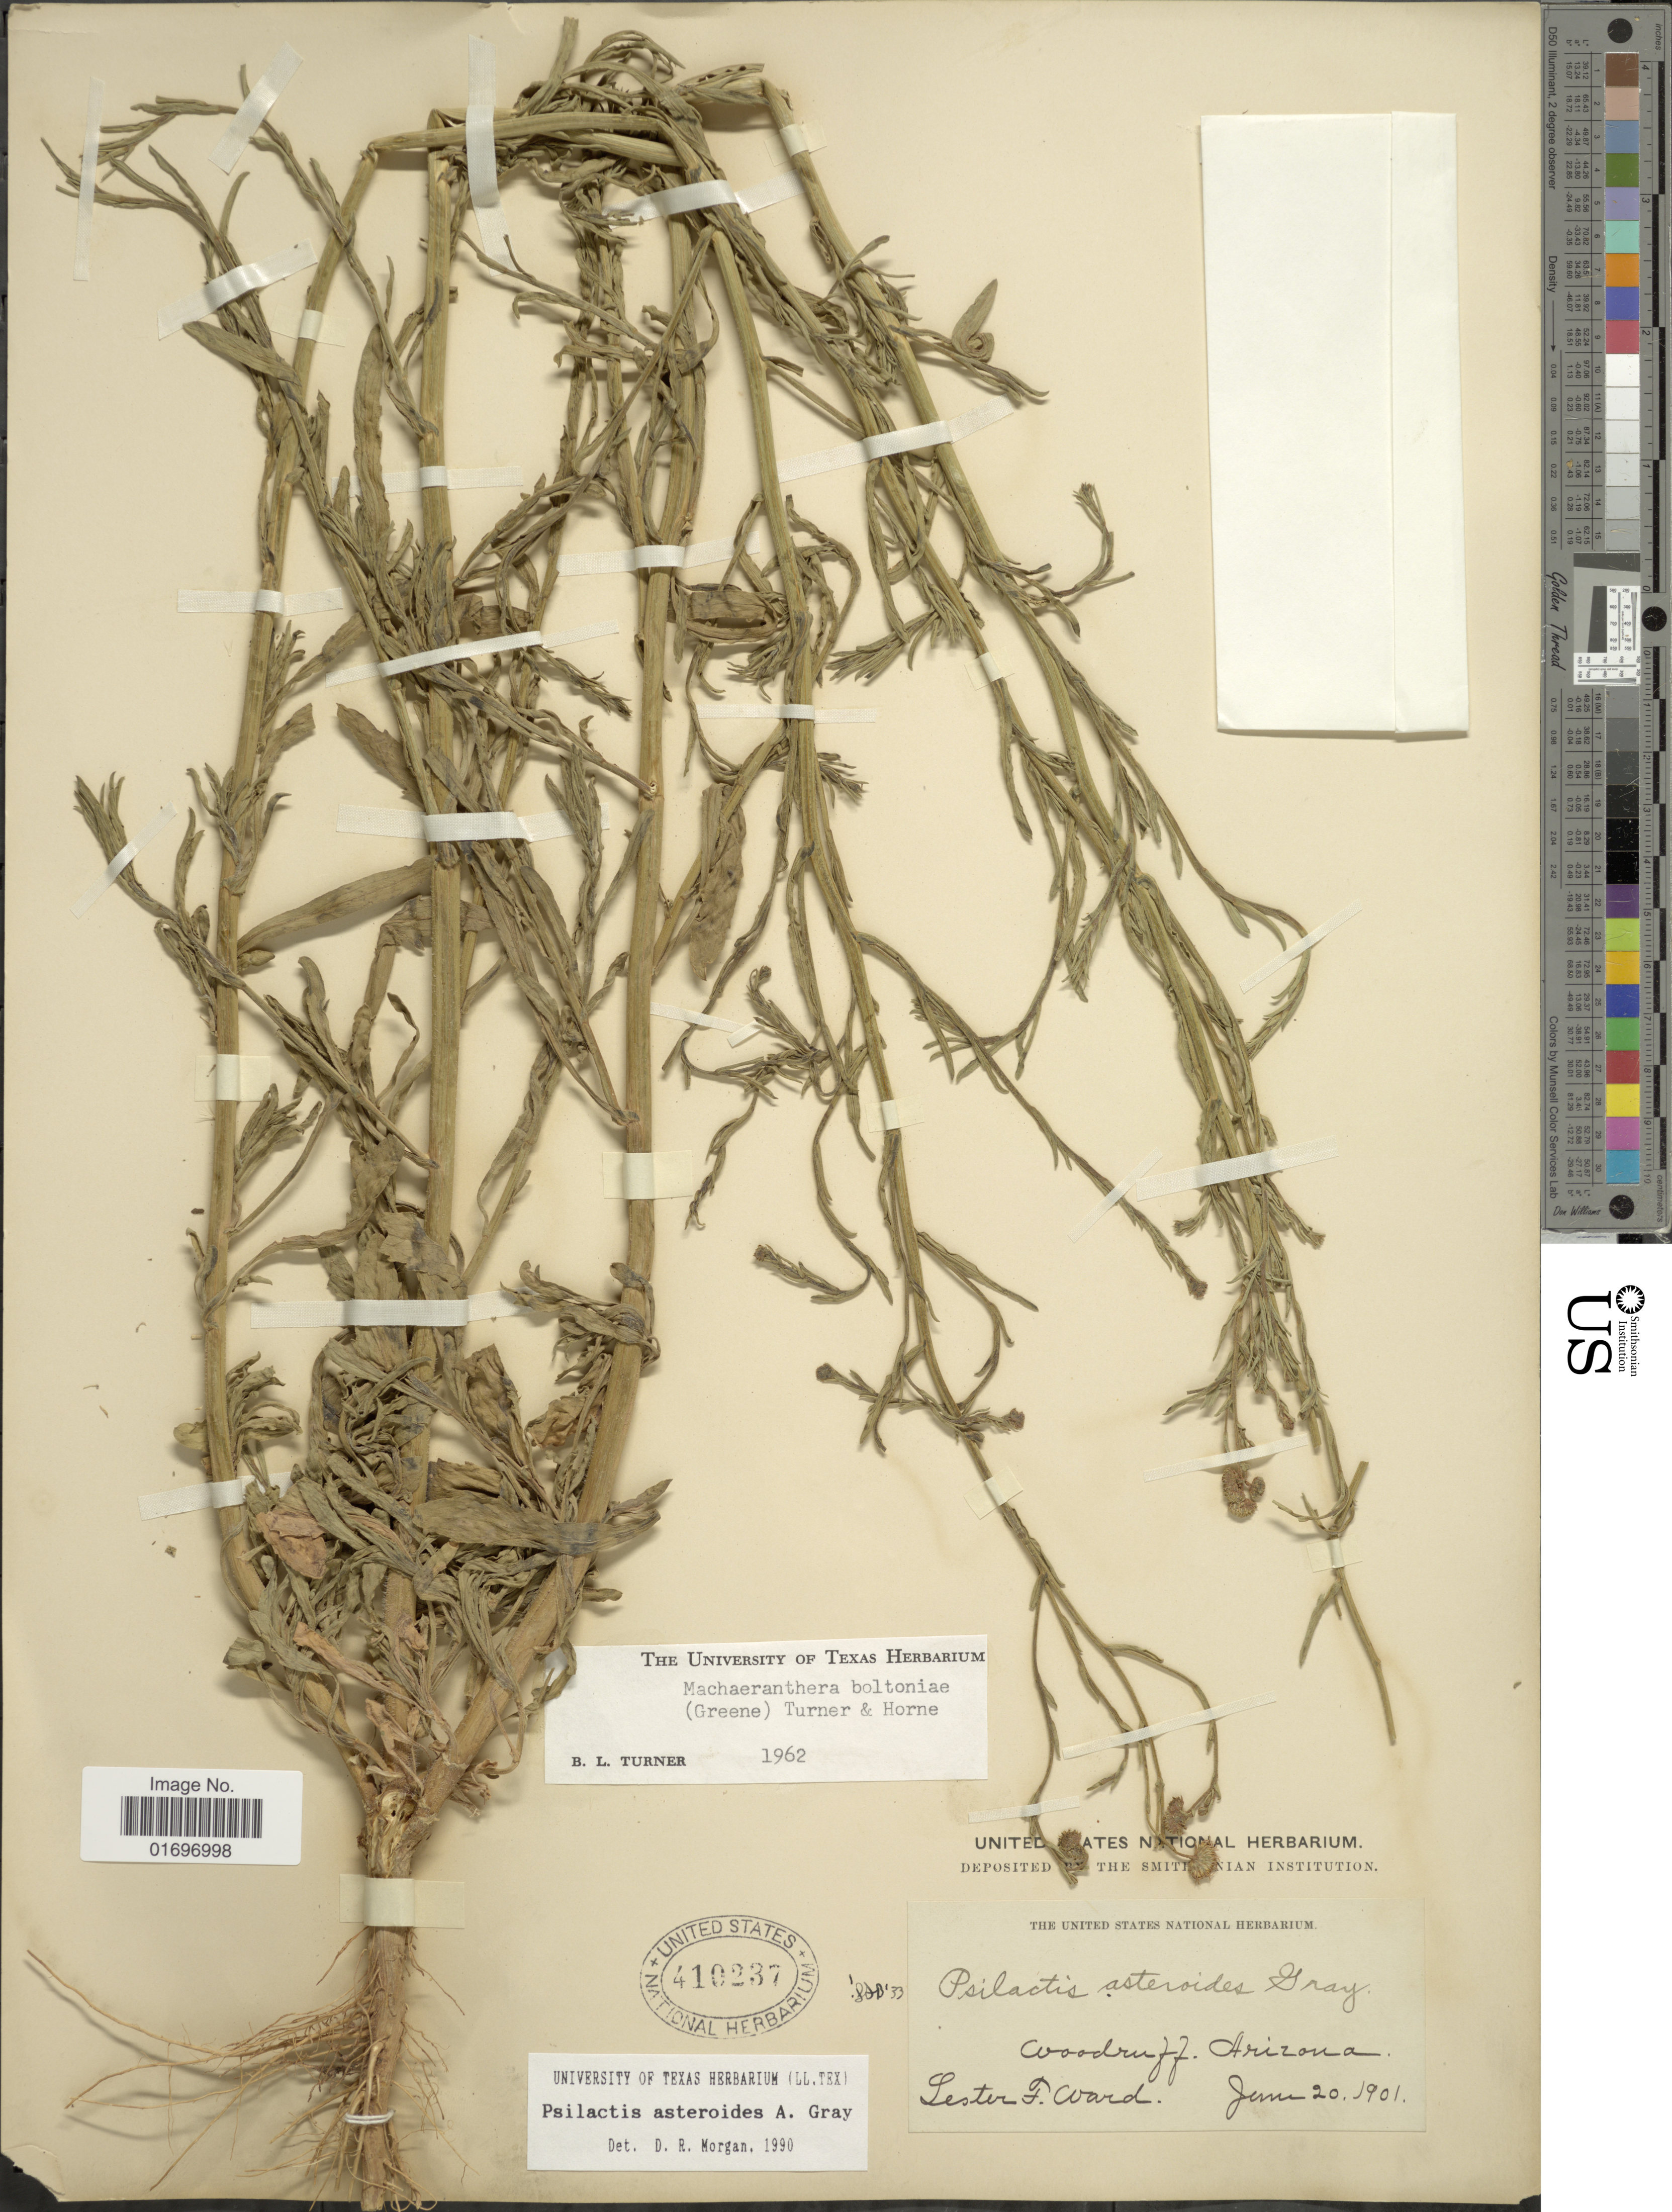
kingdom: Plantae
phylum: Tracheophyta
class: Magnoliopsida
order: Asterales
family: Asteraceae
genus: Psilactis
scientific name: Psilactis asteroides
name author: A. Gray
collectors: L. F. Ward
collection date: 1901-06-20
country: United States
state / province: Arizona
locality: Woodruff, Arizona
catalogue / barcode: US 410237